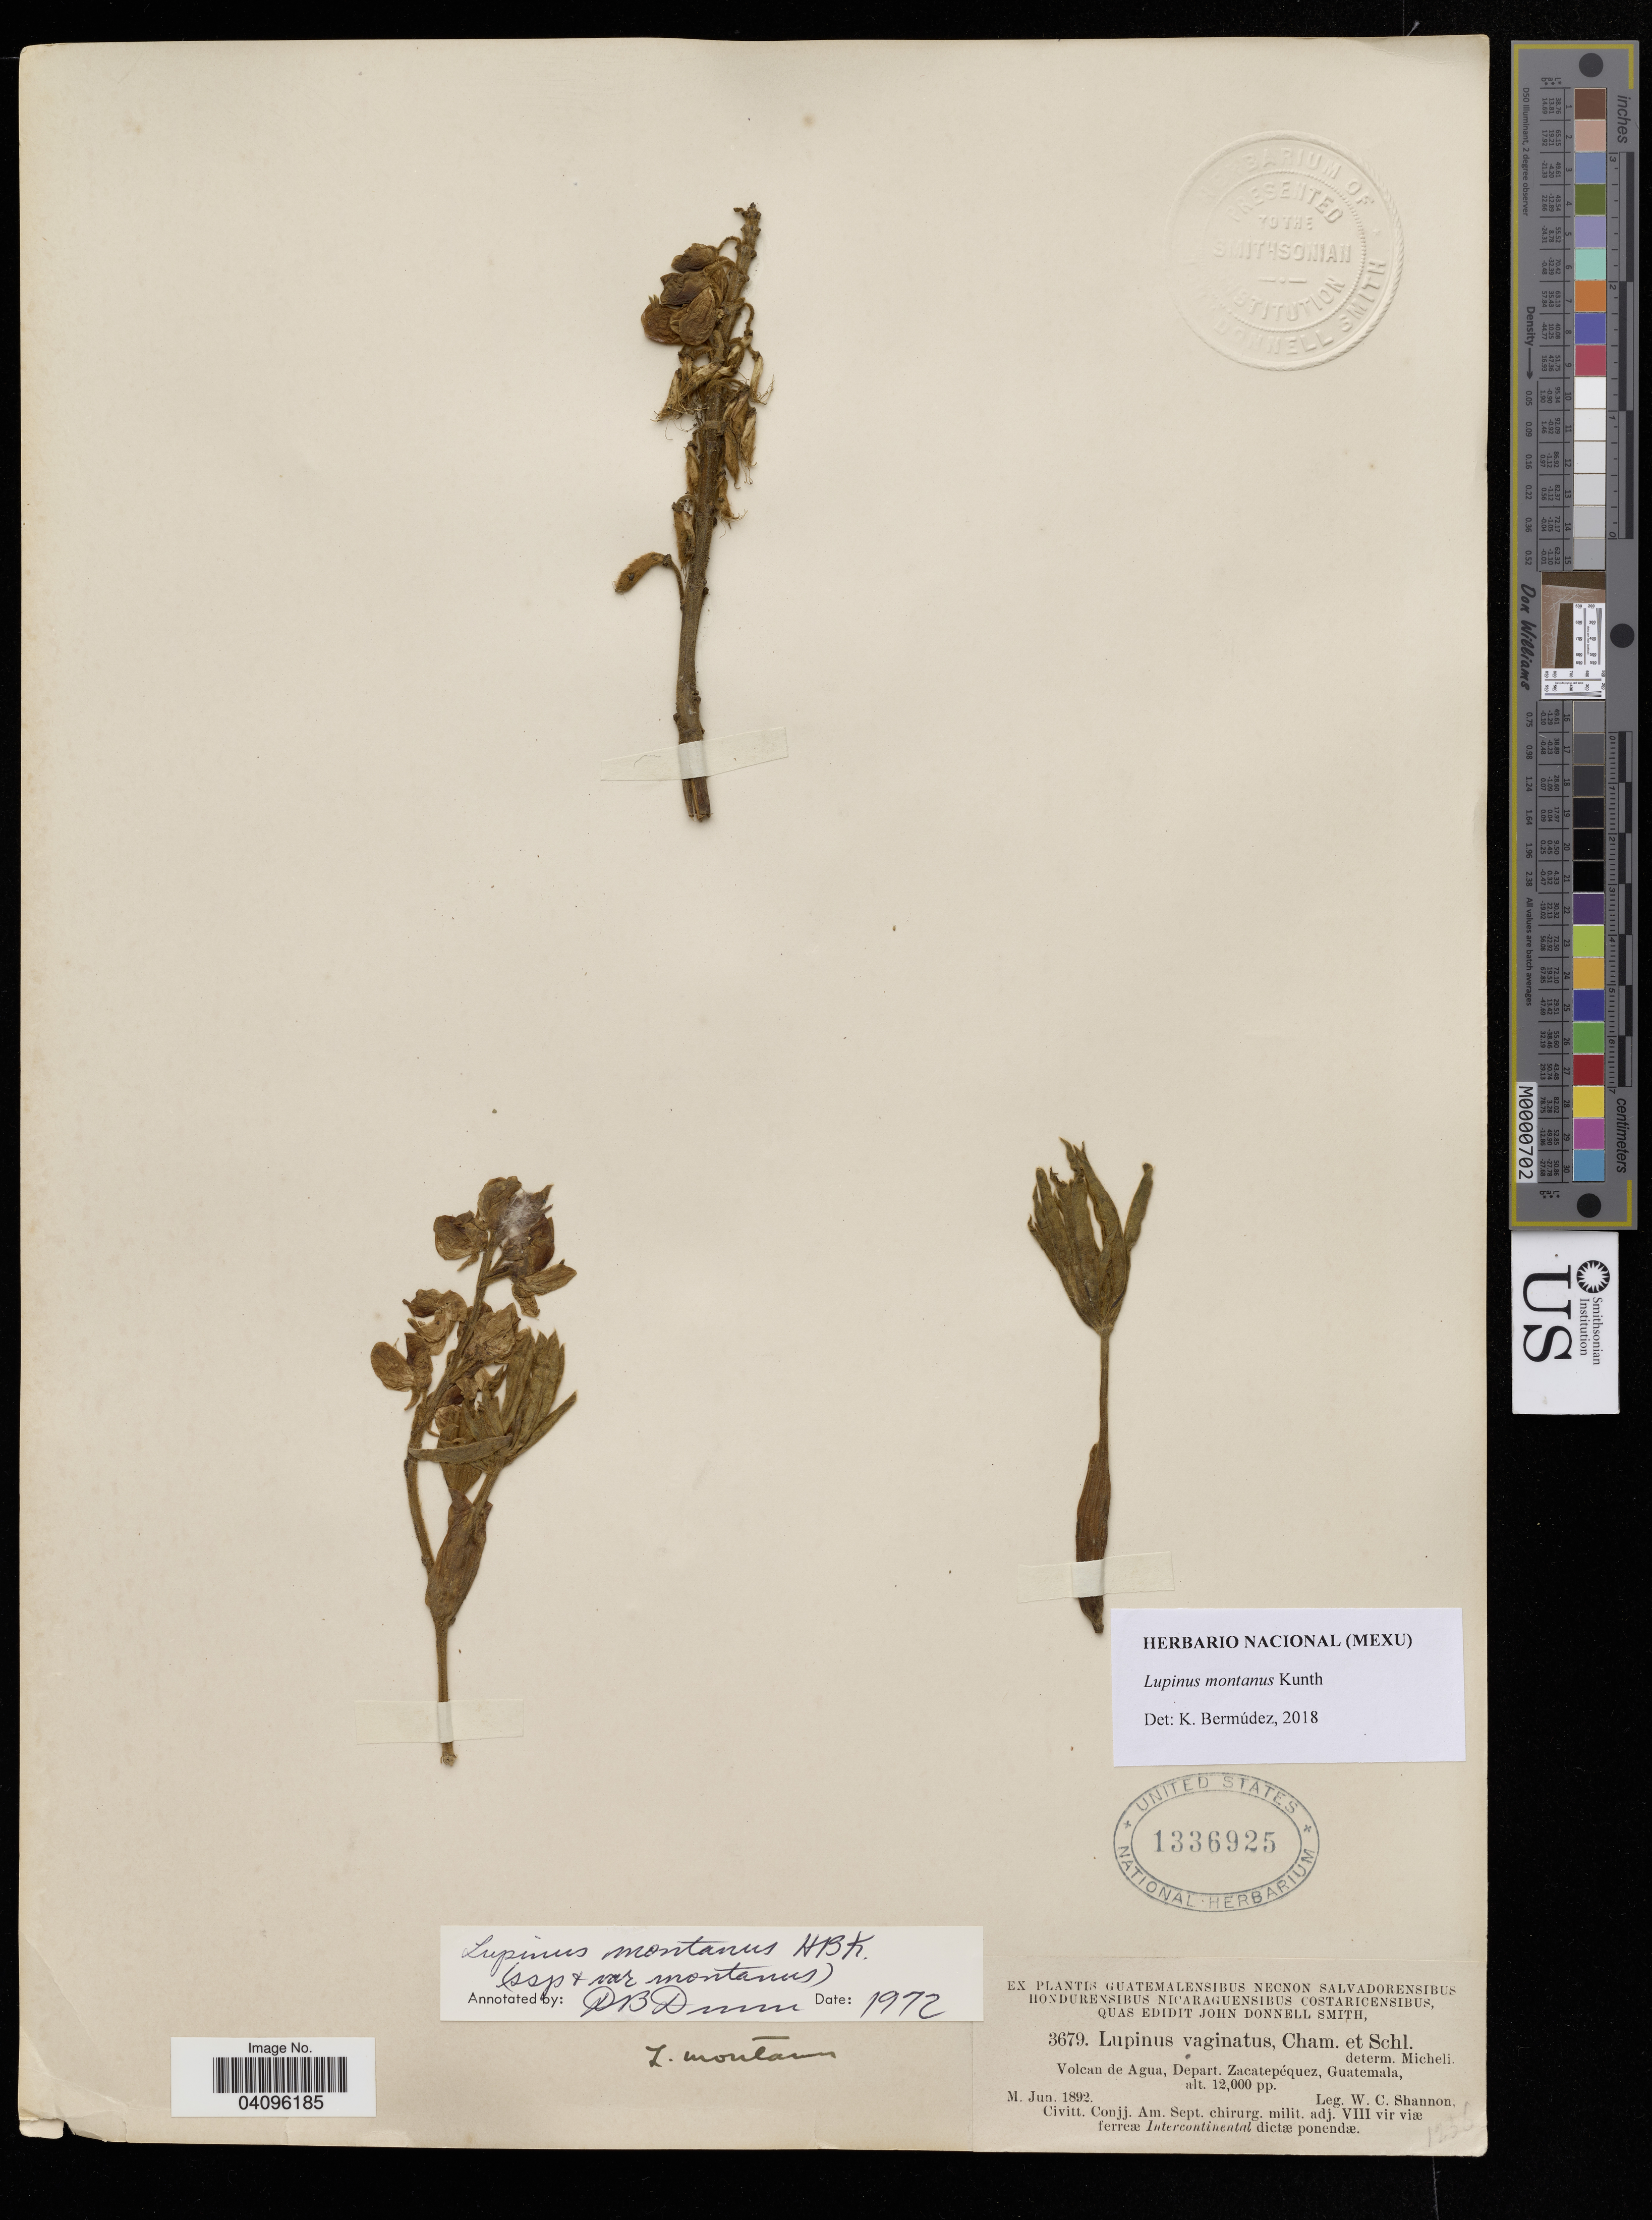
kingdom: Plantae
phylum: Tracheophyta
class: Magnoliopsida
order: Fabales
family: Fabaceae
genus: Lupinus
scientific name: Lupinus montanus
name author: Kunth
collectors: C. Shannon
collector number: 1236?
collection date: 1892-06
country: Guatemala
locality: Volcan de Agua, Depart. Zacatepéquez.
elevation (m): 3658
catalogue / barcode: US 1336925